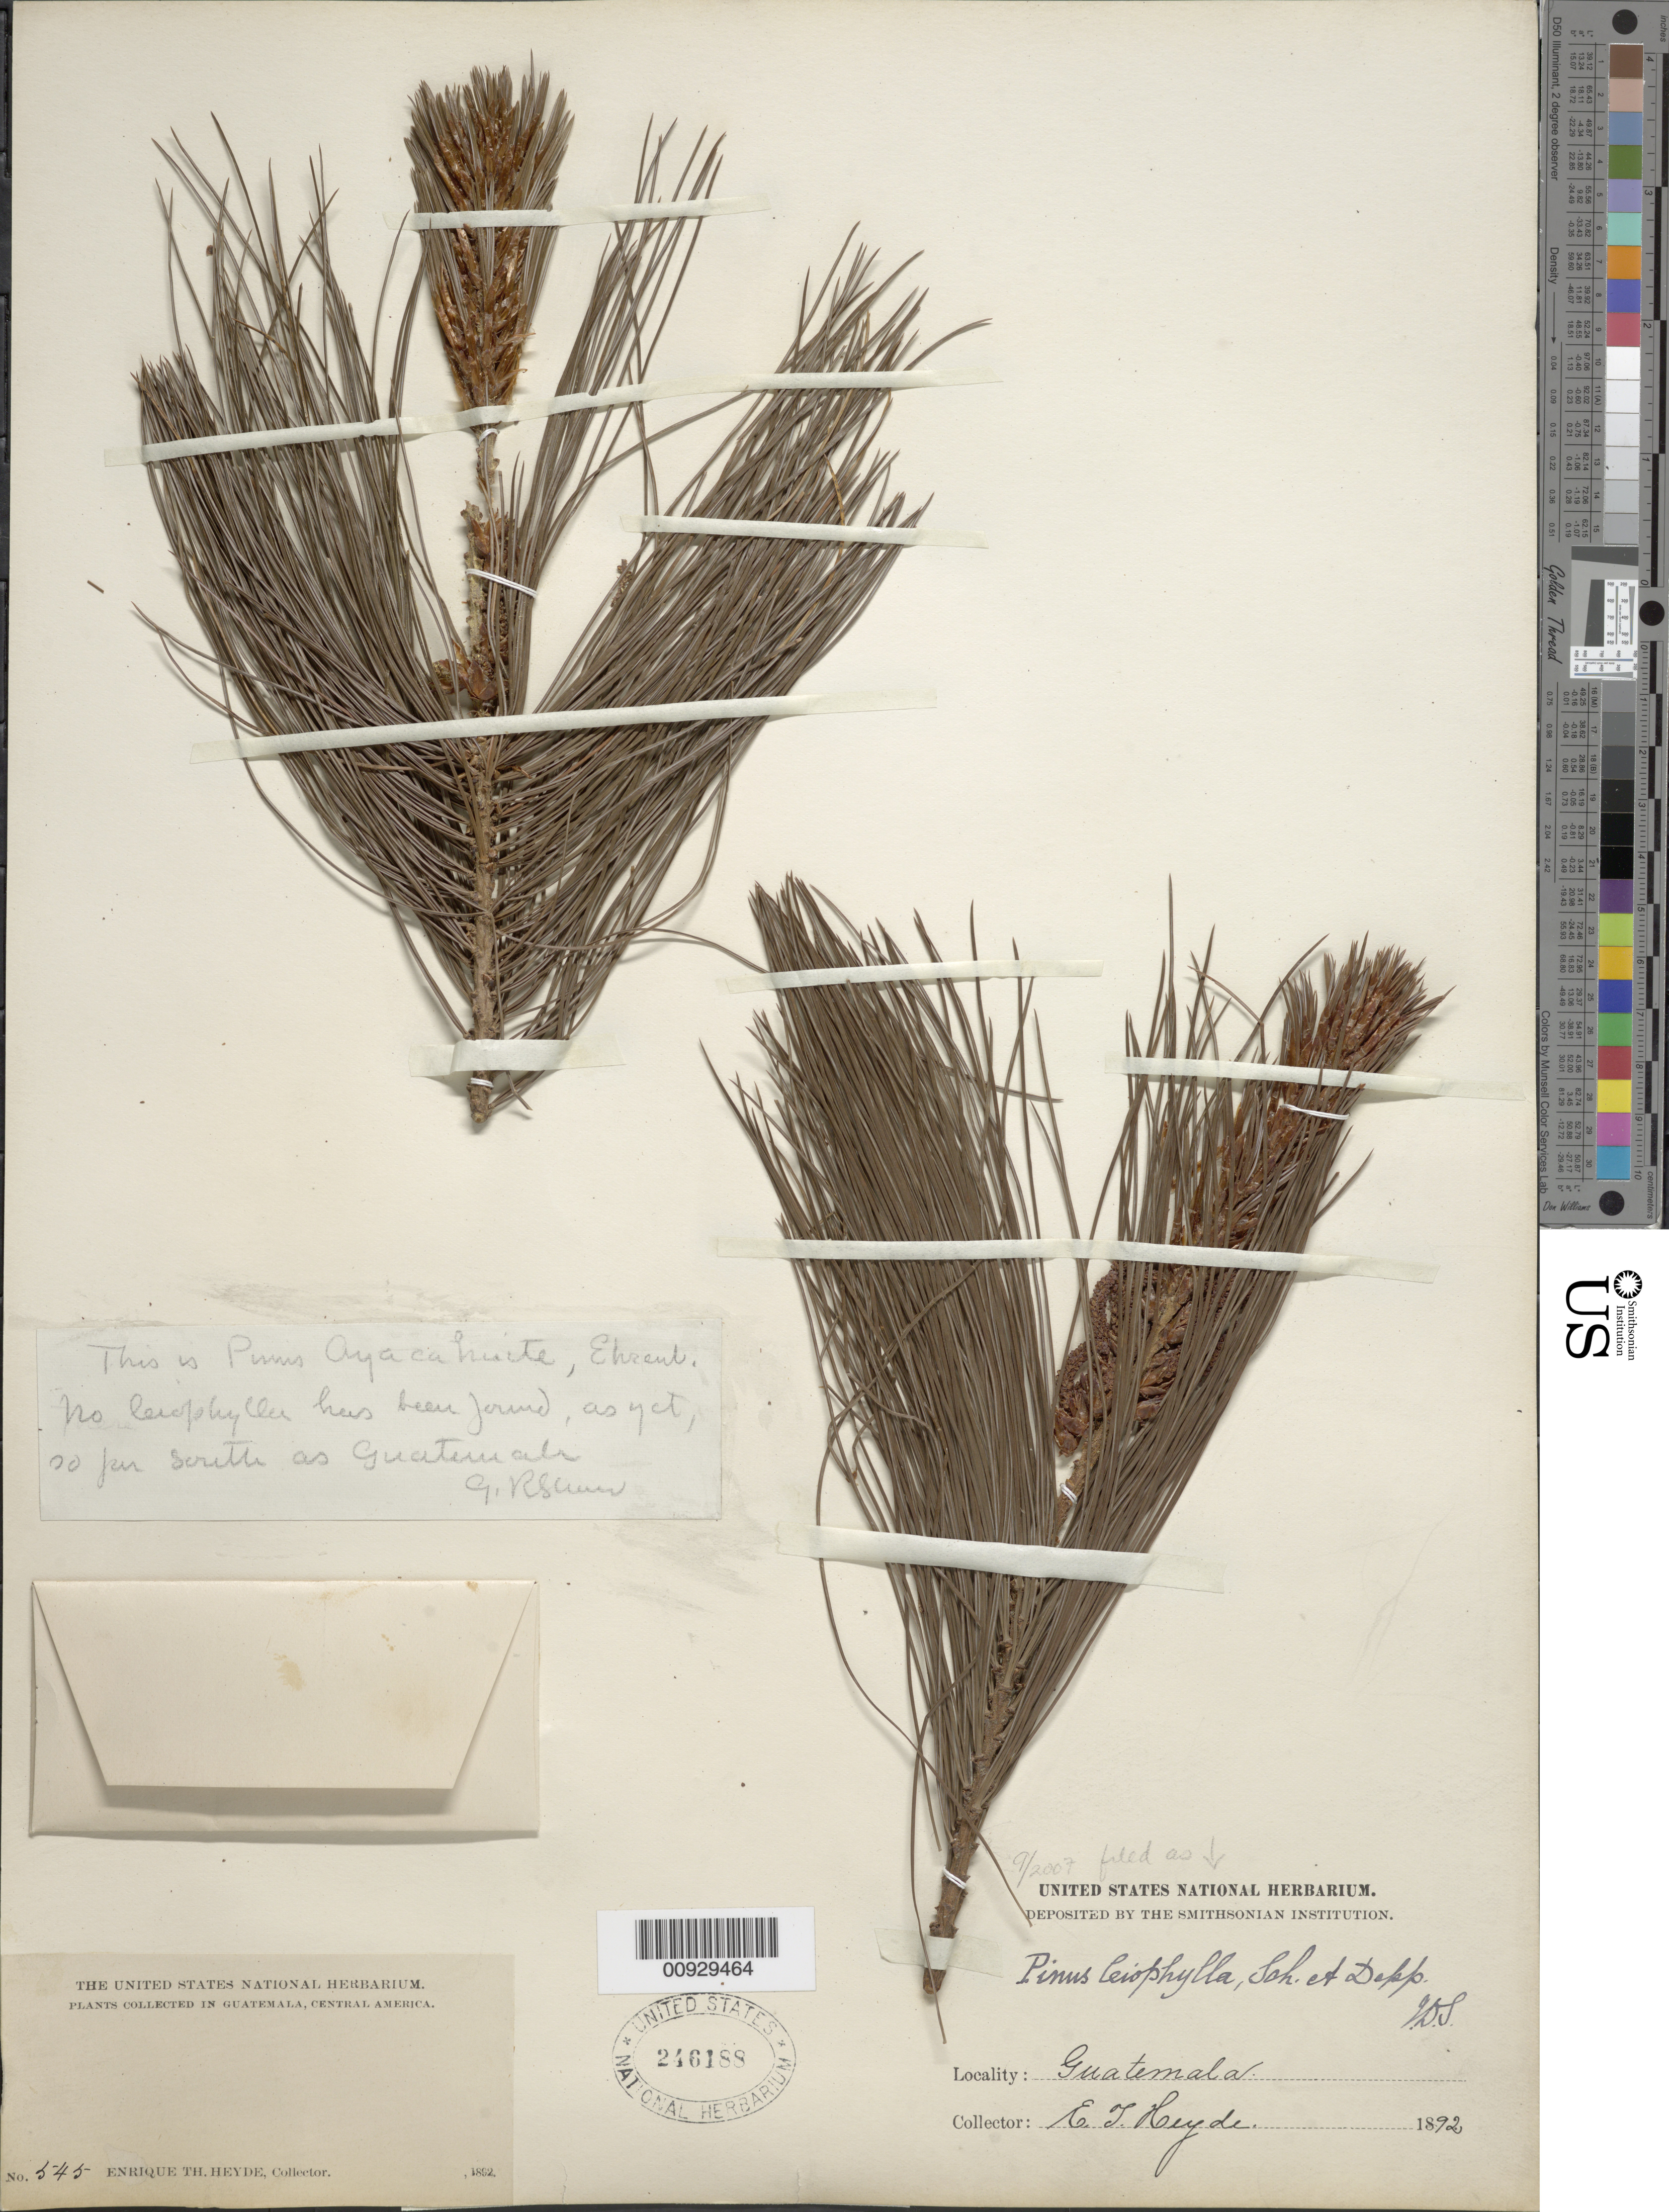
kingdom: Plantae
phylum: Tracheophyta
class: Pinopsida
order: Pinales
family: Pinaceae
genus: Pinus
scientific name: Pinus leiophylla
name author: Schiede ex Schltdl. & Cham.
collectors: E. T. Heyde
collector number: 545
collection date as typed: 1892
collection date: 1892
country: Guatemala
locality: Guatemala.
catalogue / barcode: US 246188